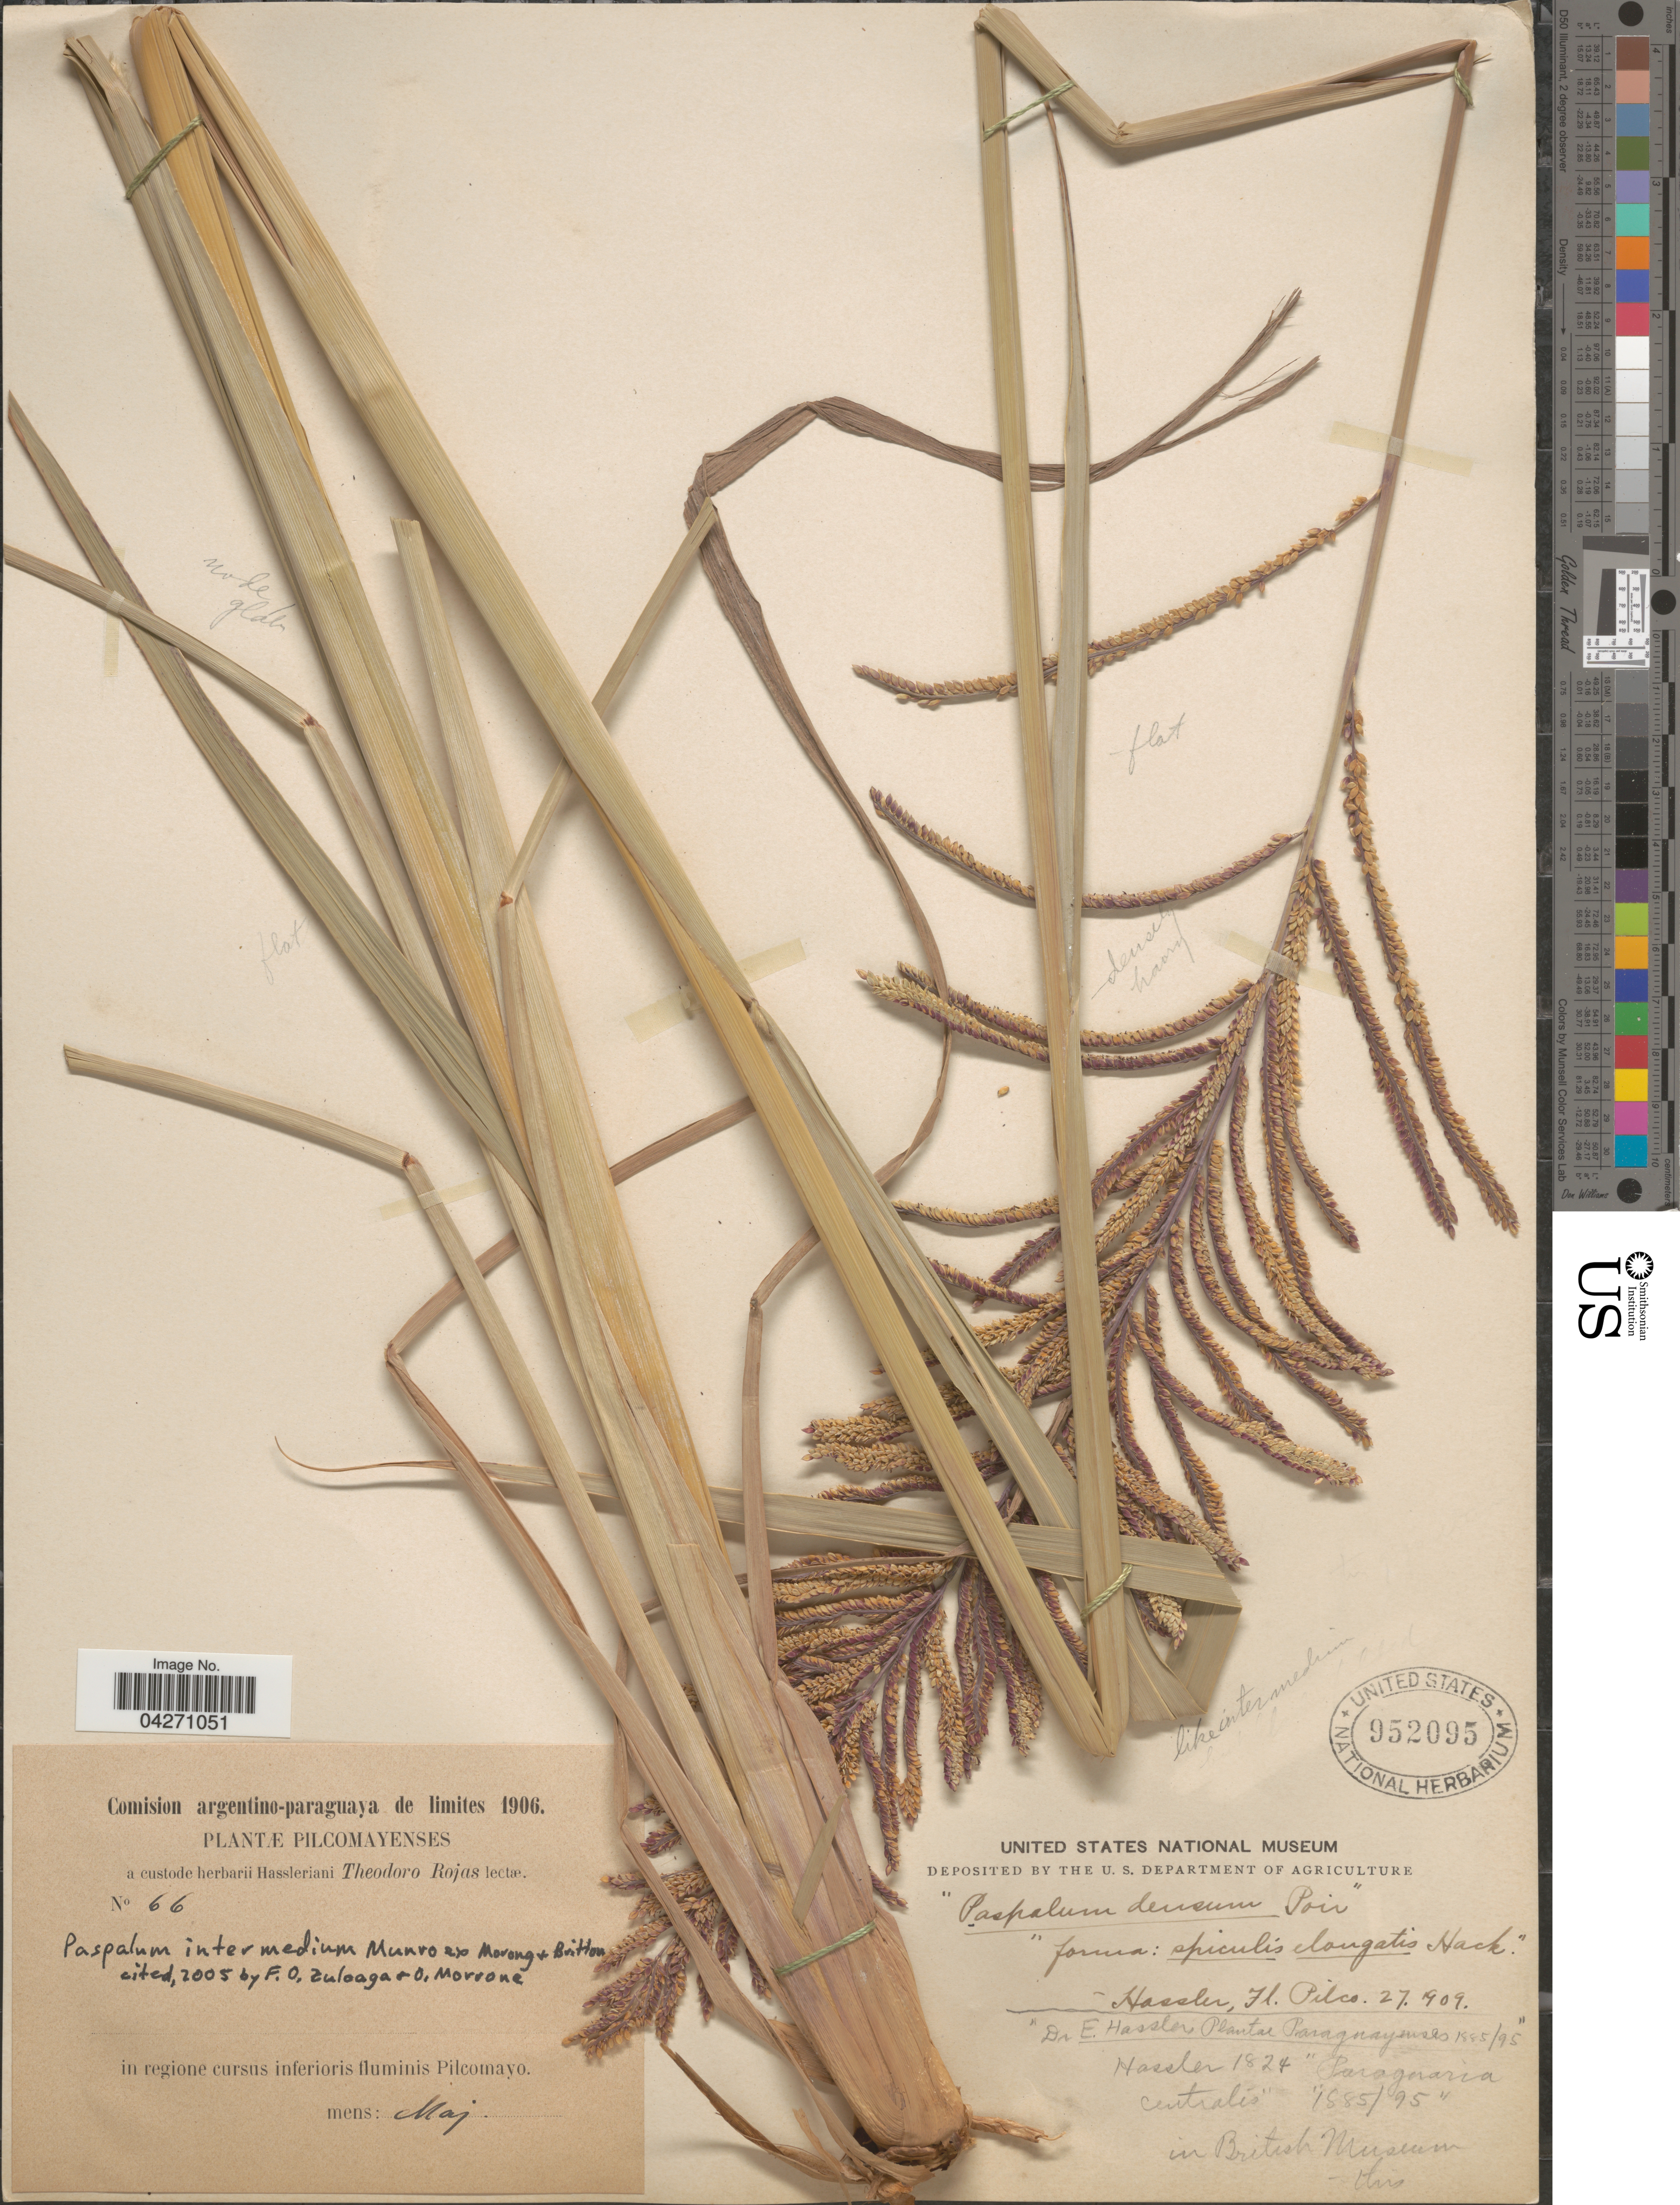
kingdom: Plantae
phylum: Tracheophyta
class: Liliopsida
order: Poales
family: Poaceae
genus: Paspalum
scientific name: Paspalum intermedium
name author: Munro ex Morong & Britton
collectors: T. Rojas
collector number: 66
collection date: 1906-05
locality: Pilcomayenses, In regione cursus inferioris fluminis Pilcomayo.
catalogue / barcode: US 952095